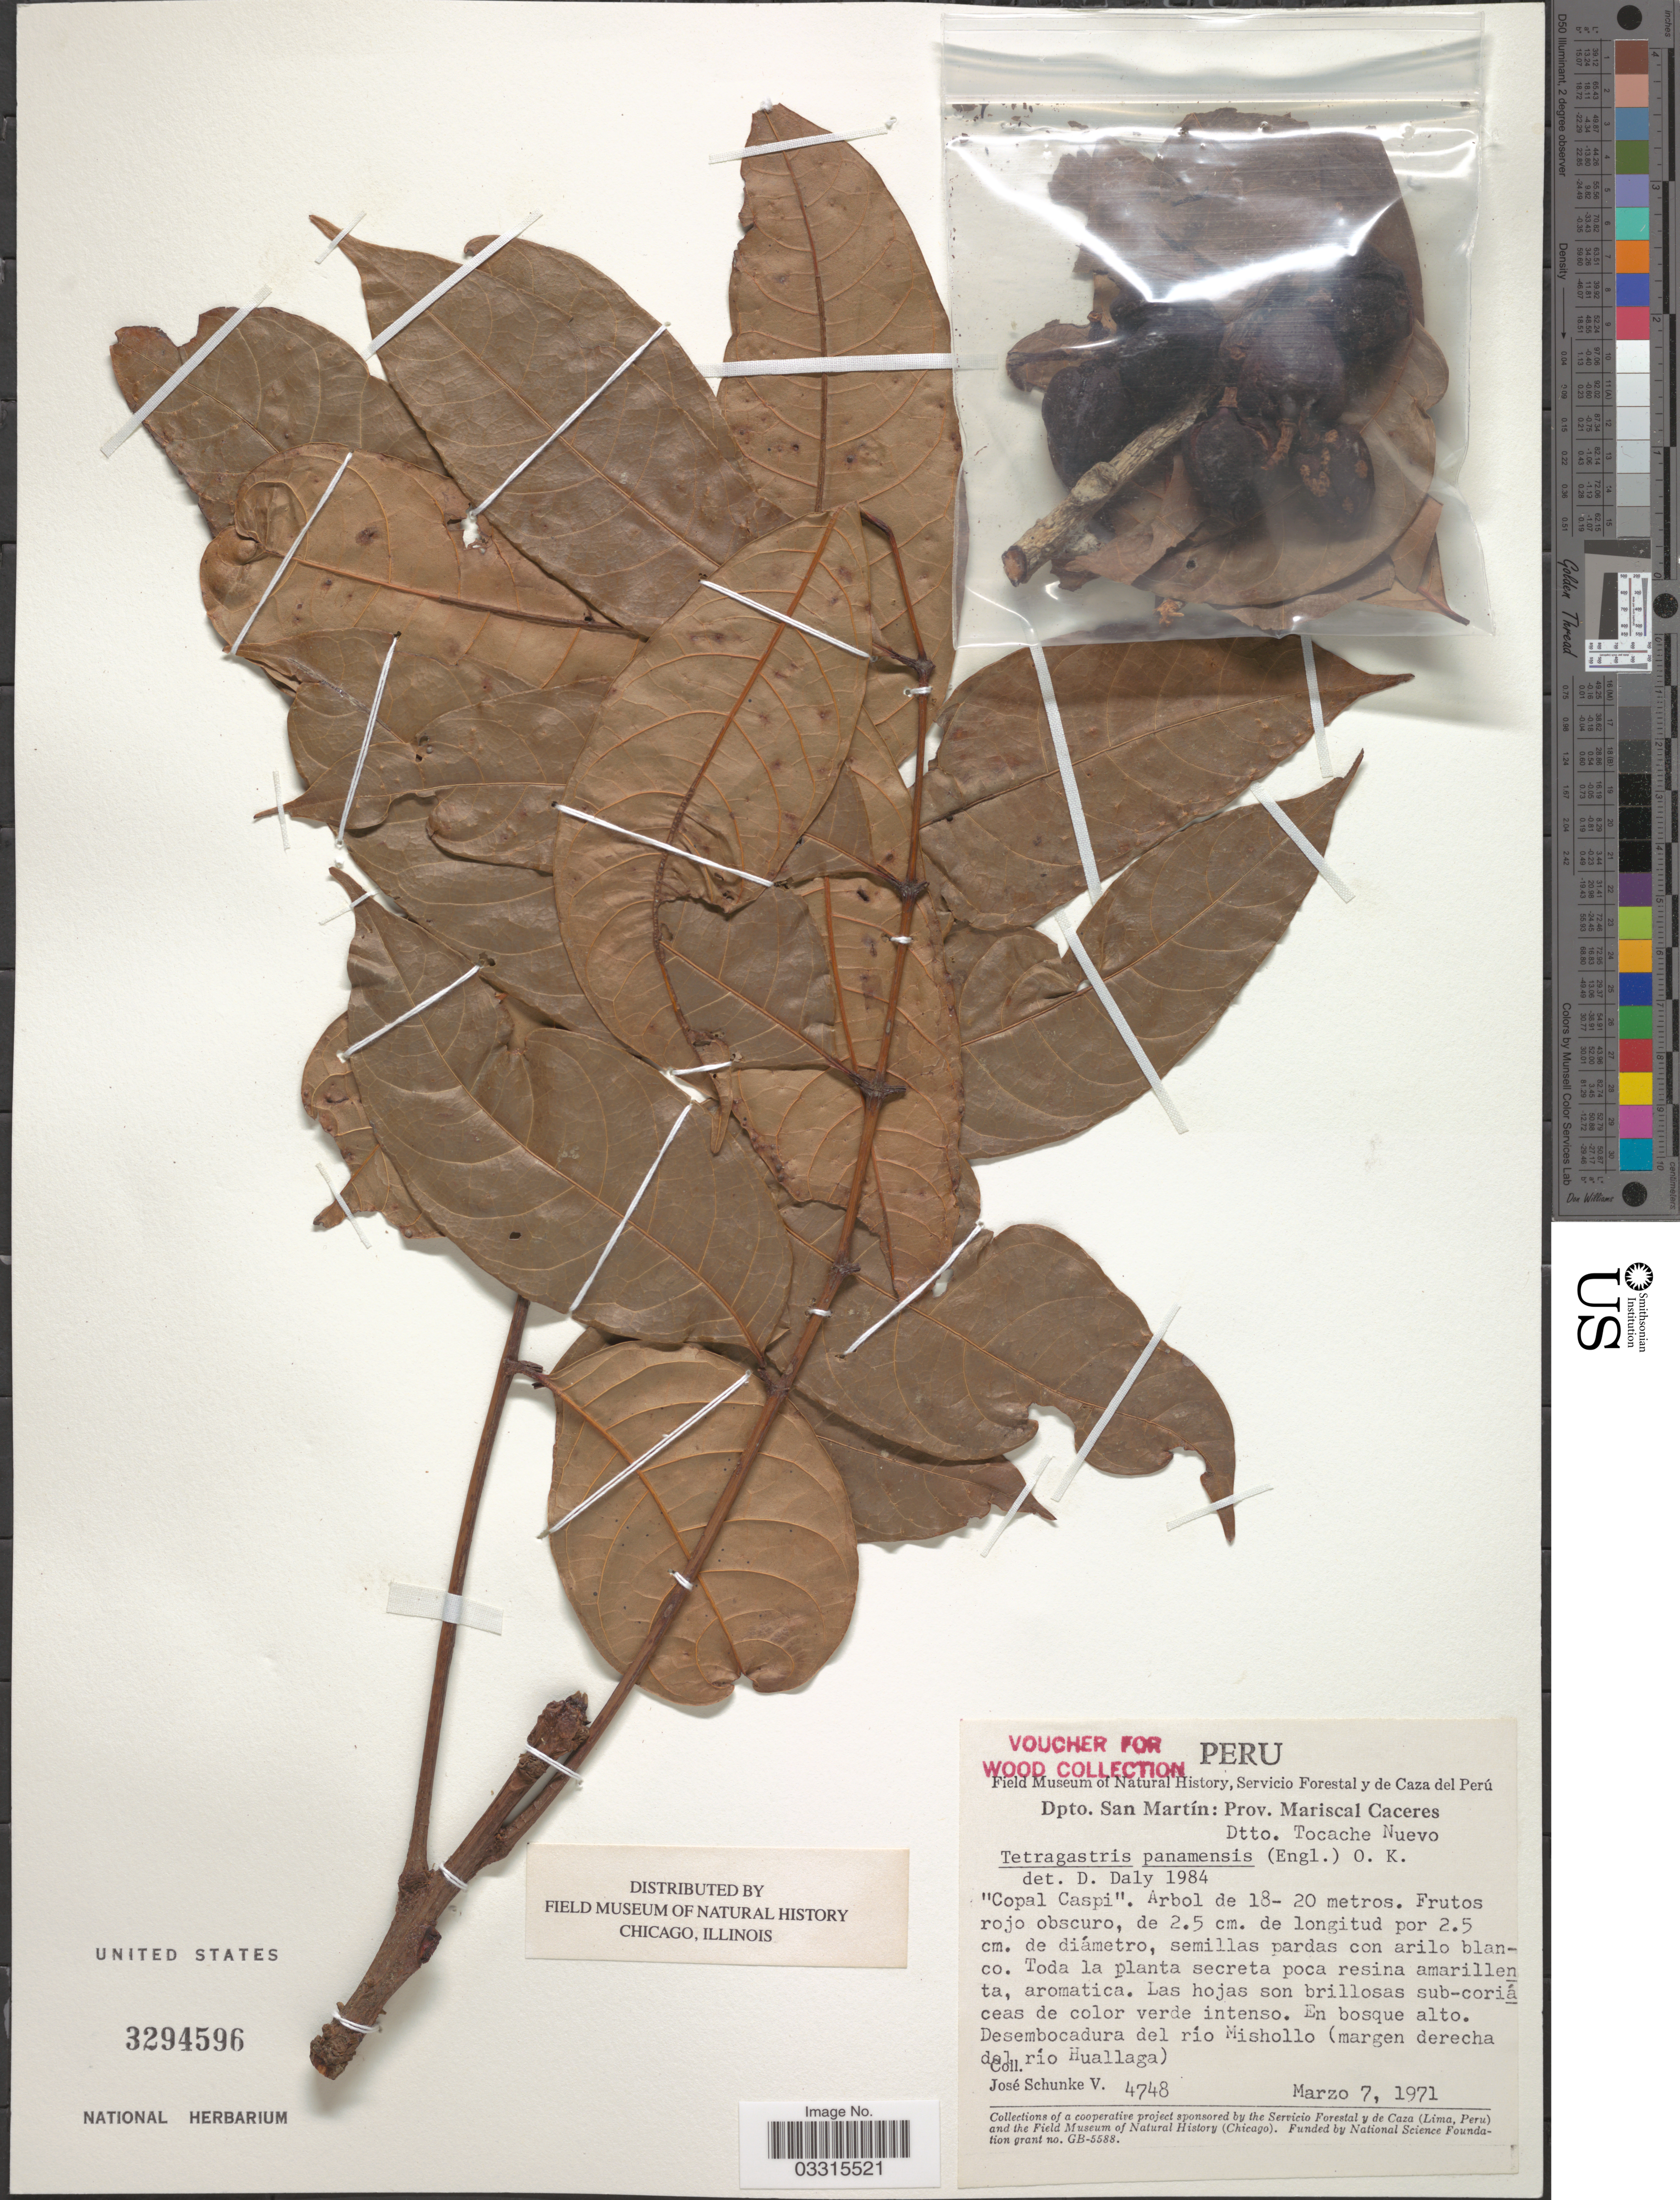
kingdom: Plantae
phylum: Tracheophyta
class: Magnoliopsida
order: Sapindales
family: Burseraceae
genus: Protium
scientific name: Protium stevensonii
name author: (Standl.) Daly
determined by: Daly, Douglas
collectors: J. Schunke Vigo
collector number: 4748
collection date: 1971-03-07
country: Peru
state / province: San Martín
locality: Dpto. San Martín: Prov. Mariscal Caceres. Dtto. Tocache Nuevo. Desembocadura del rio Mishollo (margen derecha del río Huallaga).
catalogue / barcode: US 3294596